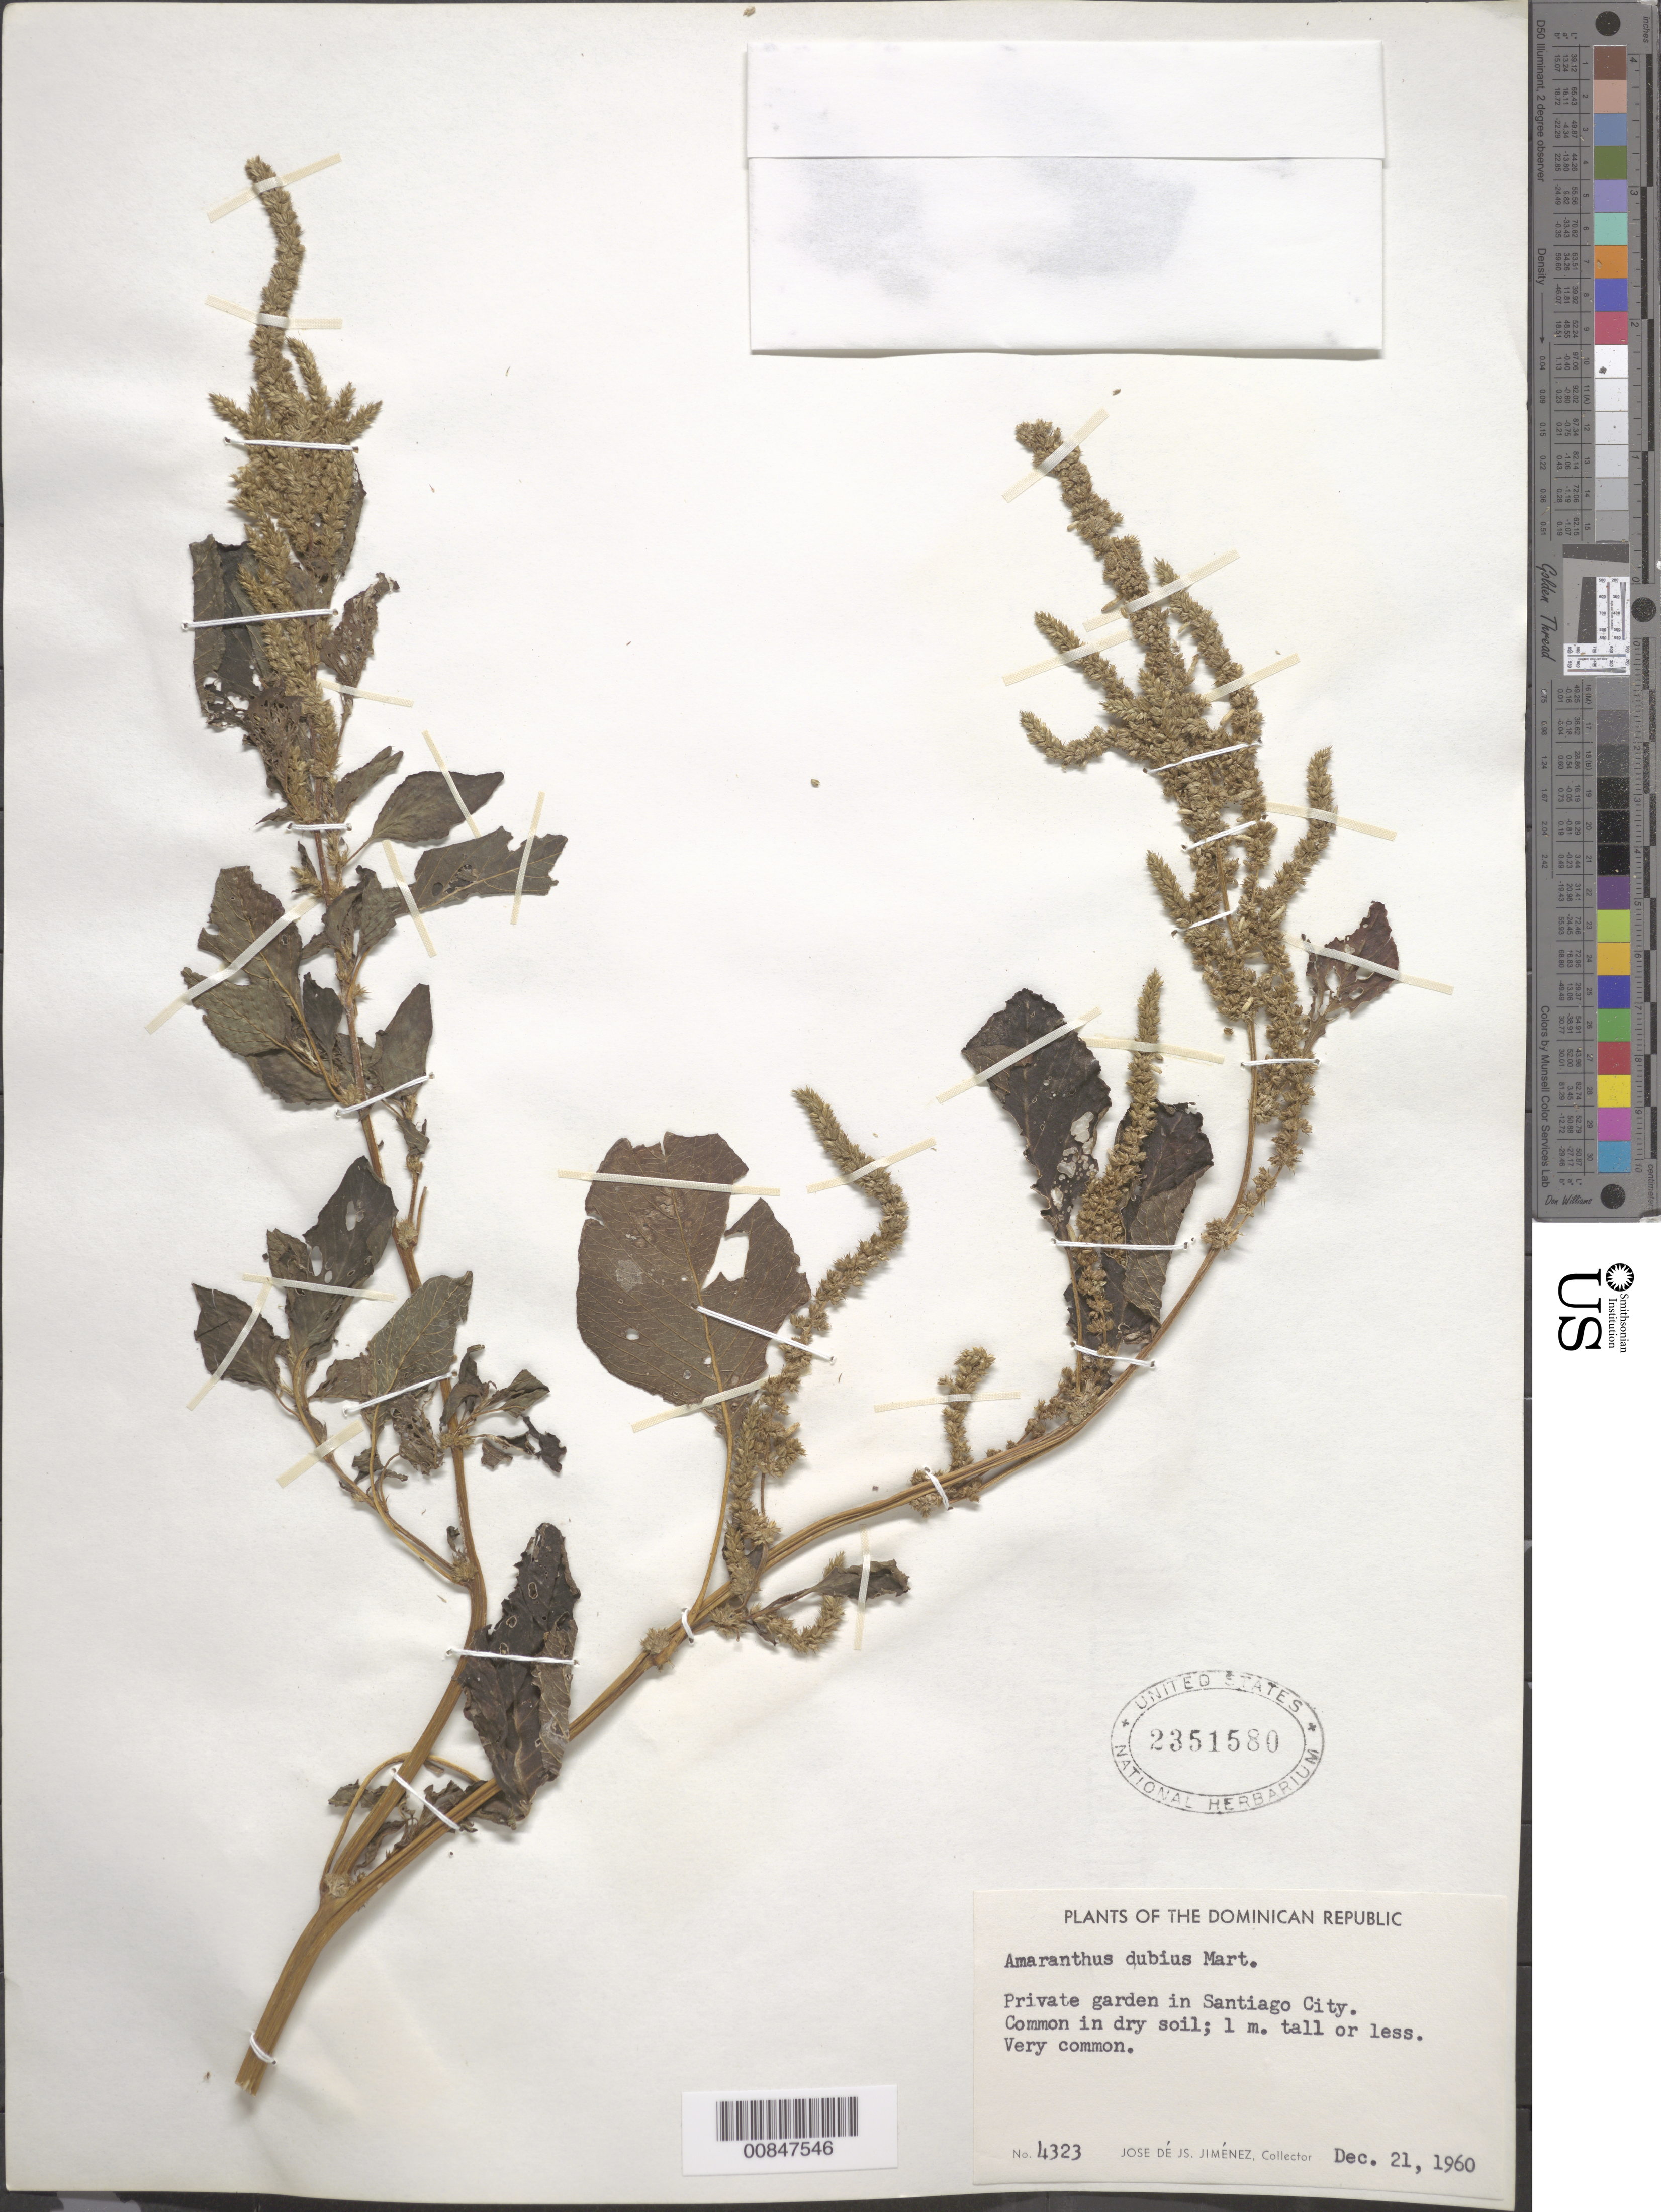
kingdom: Plantae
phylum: Tracheophyta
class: Magnoliopsida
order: Caryophyllales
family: Amaranthaceae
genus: Amaranthus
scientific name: Amaranthus dubius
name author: Mart. ex Thell.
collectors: J. J. Jiménez Almonte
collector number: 4323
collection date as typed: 21 Dec 1960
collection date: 1960-12-21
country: Dominican Republic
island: Hispaniola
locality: Santiago City.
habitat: Private garden. Common in dry soil.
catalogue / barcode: US 2351580